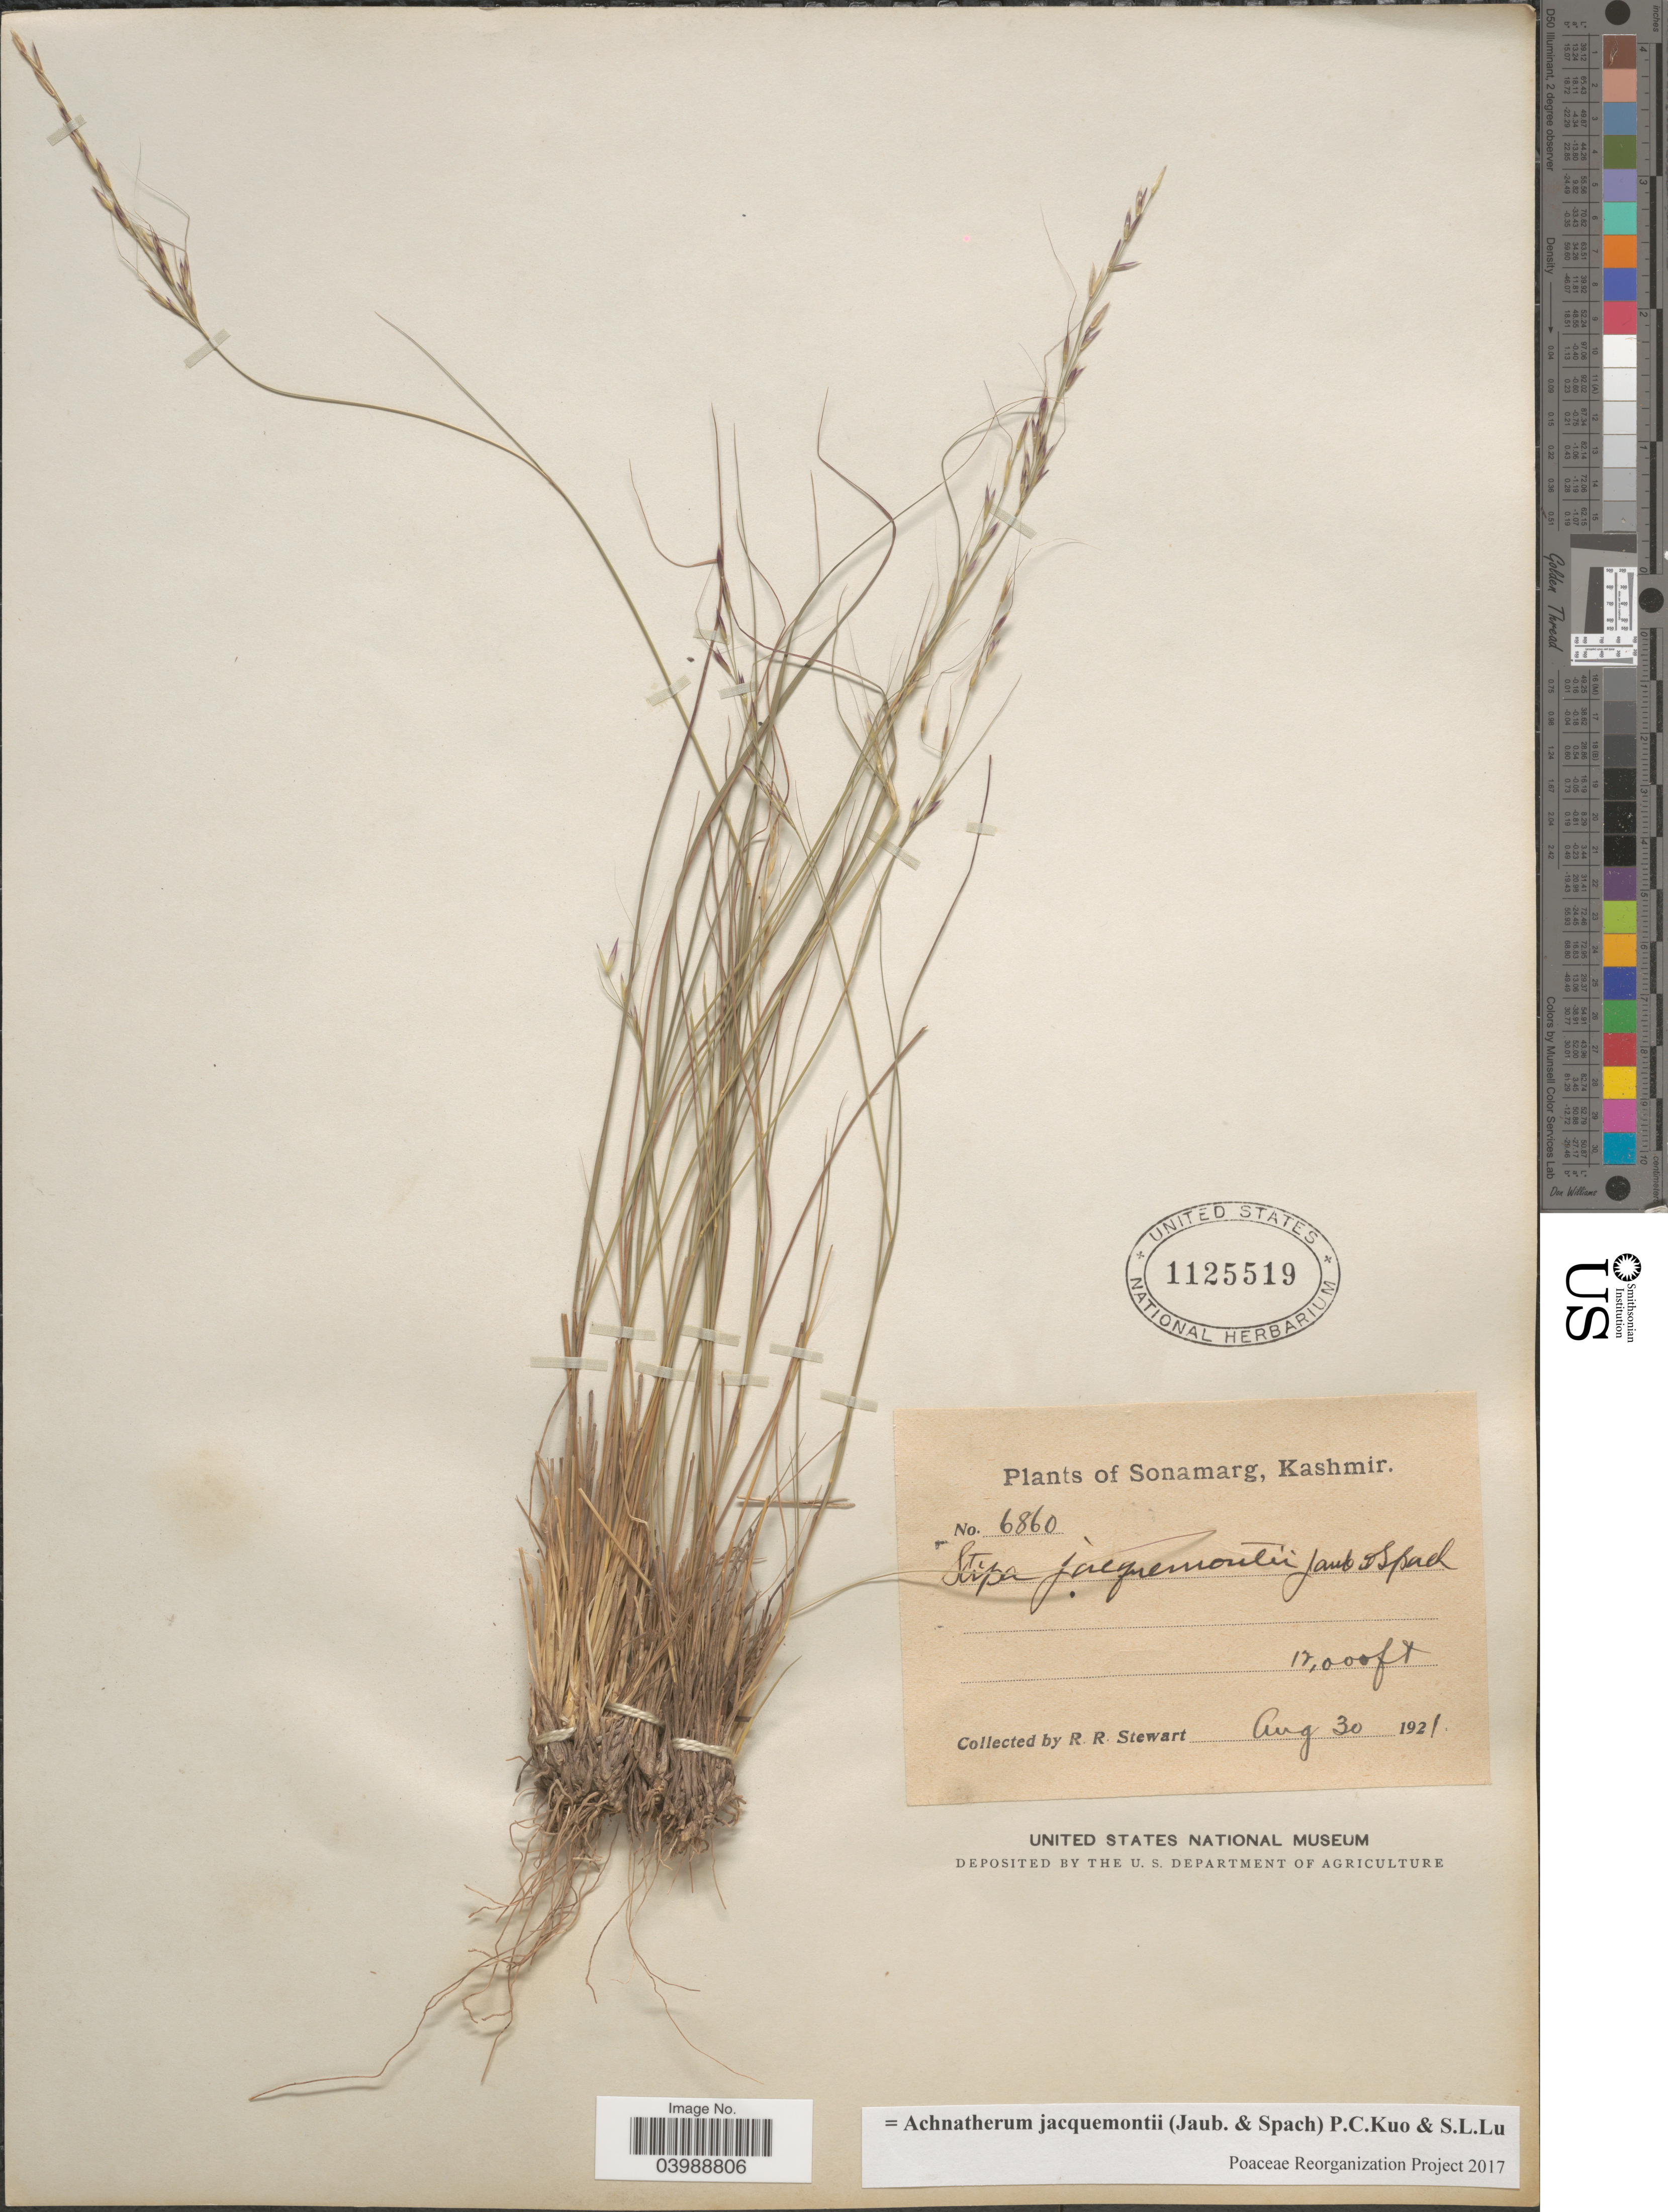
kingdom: Plantae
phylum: Tracheophyta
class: Liliopsida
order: Poales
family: Poaceae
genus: Achnatherum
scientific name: Achnatherum jacquemontii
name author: (Jaub.) P.C. Kuo & S.L. Lu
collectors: R. Stewart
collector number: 6860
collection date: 1921-08-30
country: India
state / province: Jammu and Kashmir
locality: Sonamarg, Kashmir.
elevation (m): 3658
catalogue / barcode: US 1125519